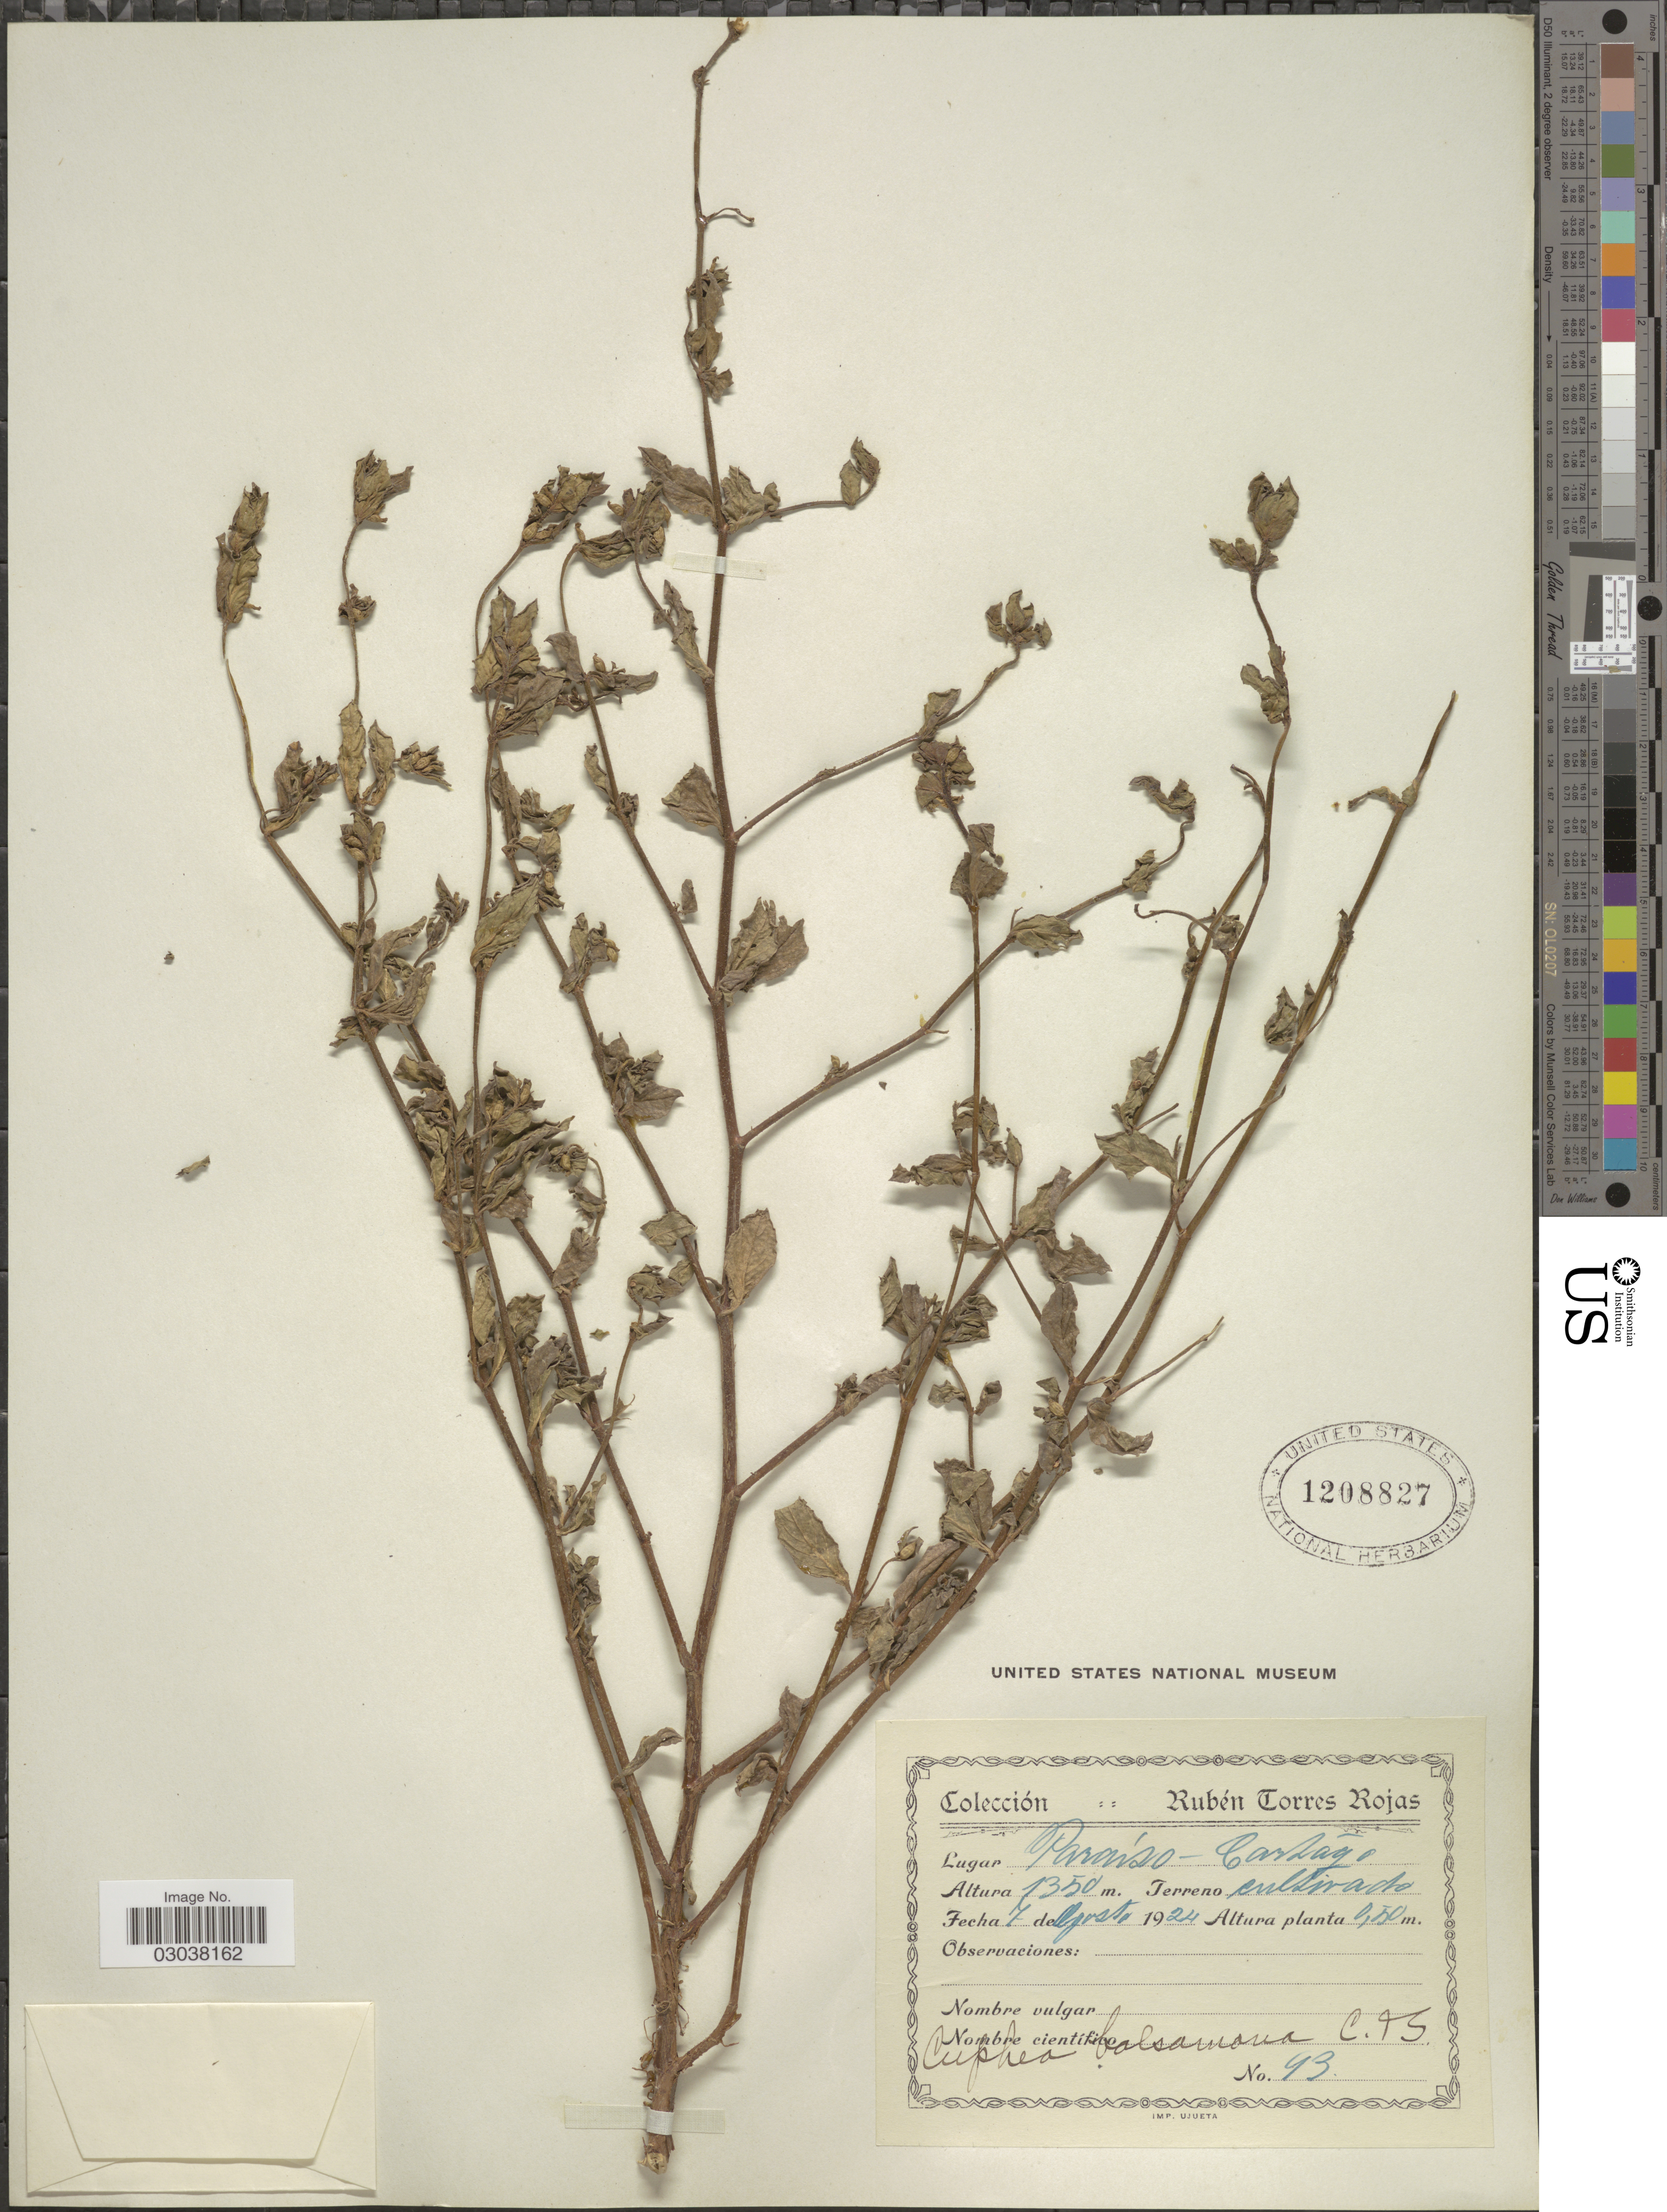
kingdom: Plantae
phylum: Tracheophyta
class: Magnoliopsida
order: Myrtales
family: Lythraceae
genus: Cuphea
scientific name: Cuphea carthagenensis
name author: (Jacq.) J.F. Macbr.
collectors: R. Torres Rojas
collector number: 93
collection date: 1924-08-07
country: Costa Rica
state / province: Cartago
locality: Paraíso.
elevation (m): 1350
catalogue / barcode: US 1208827